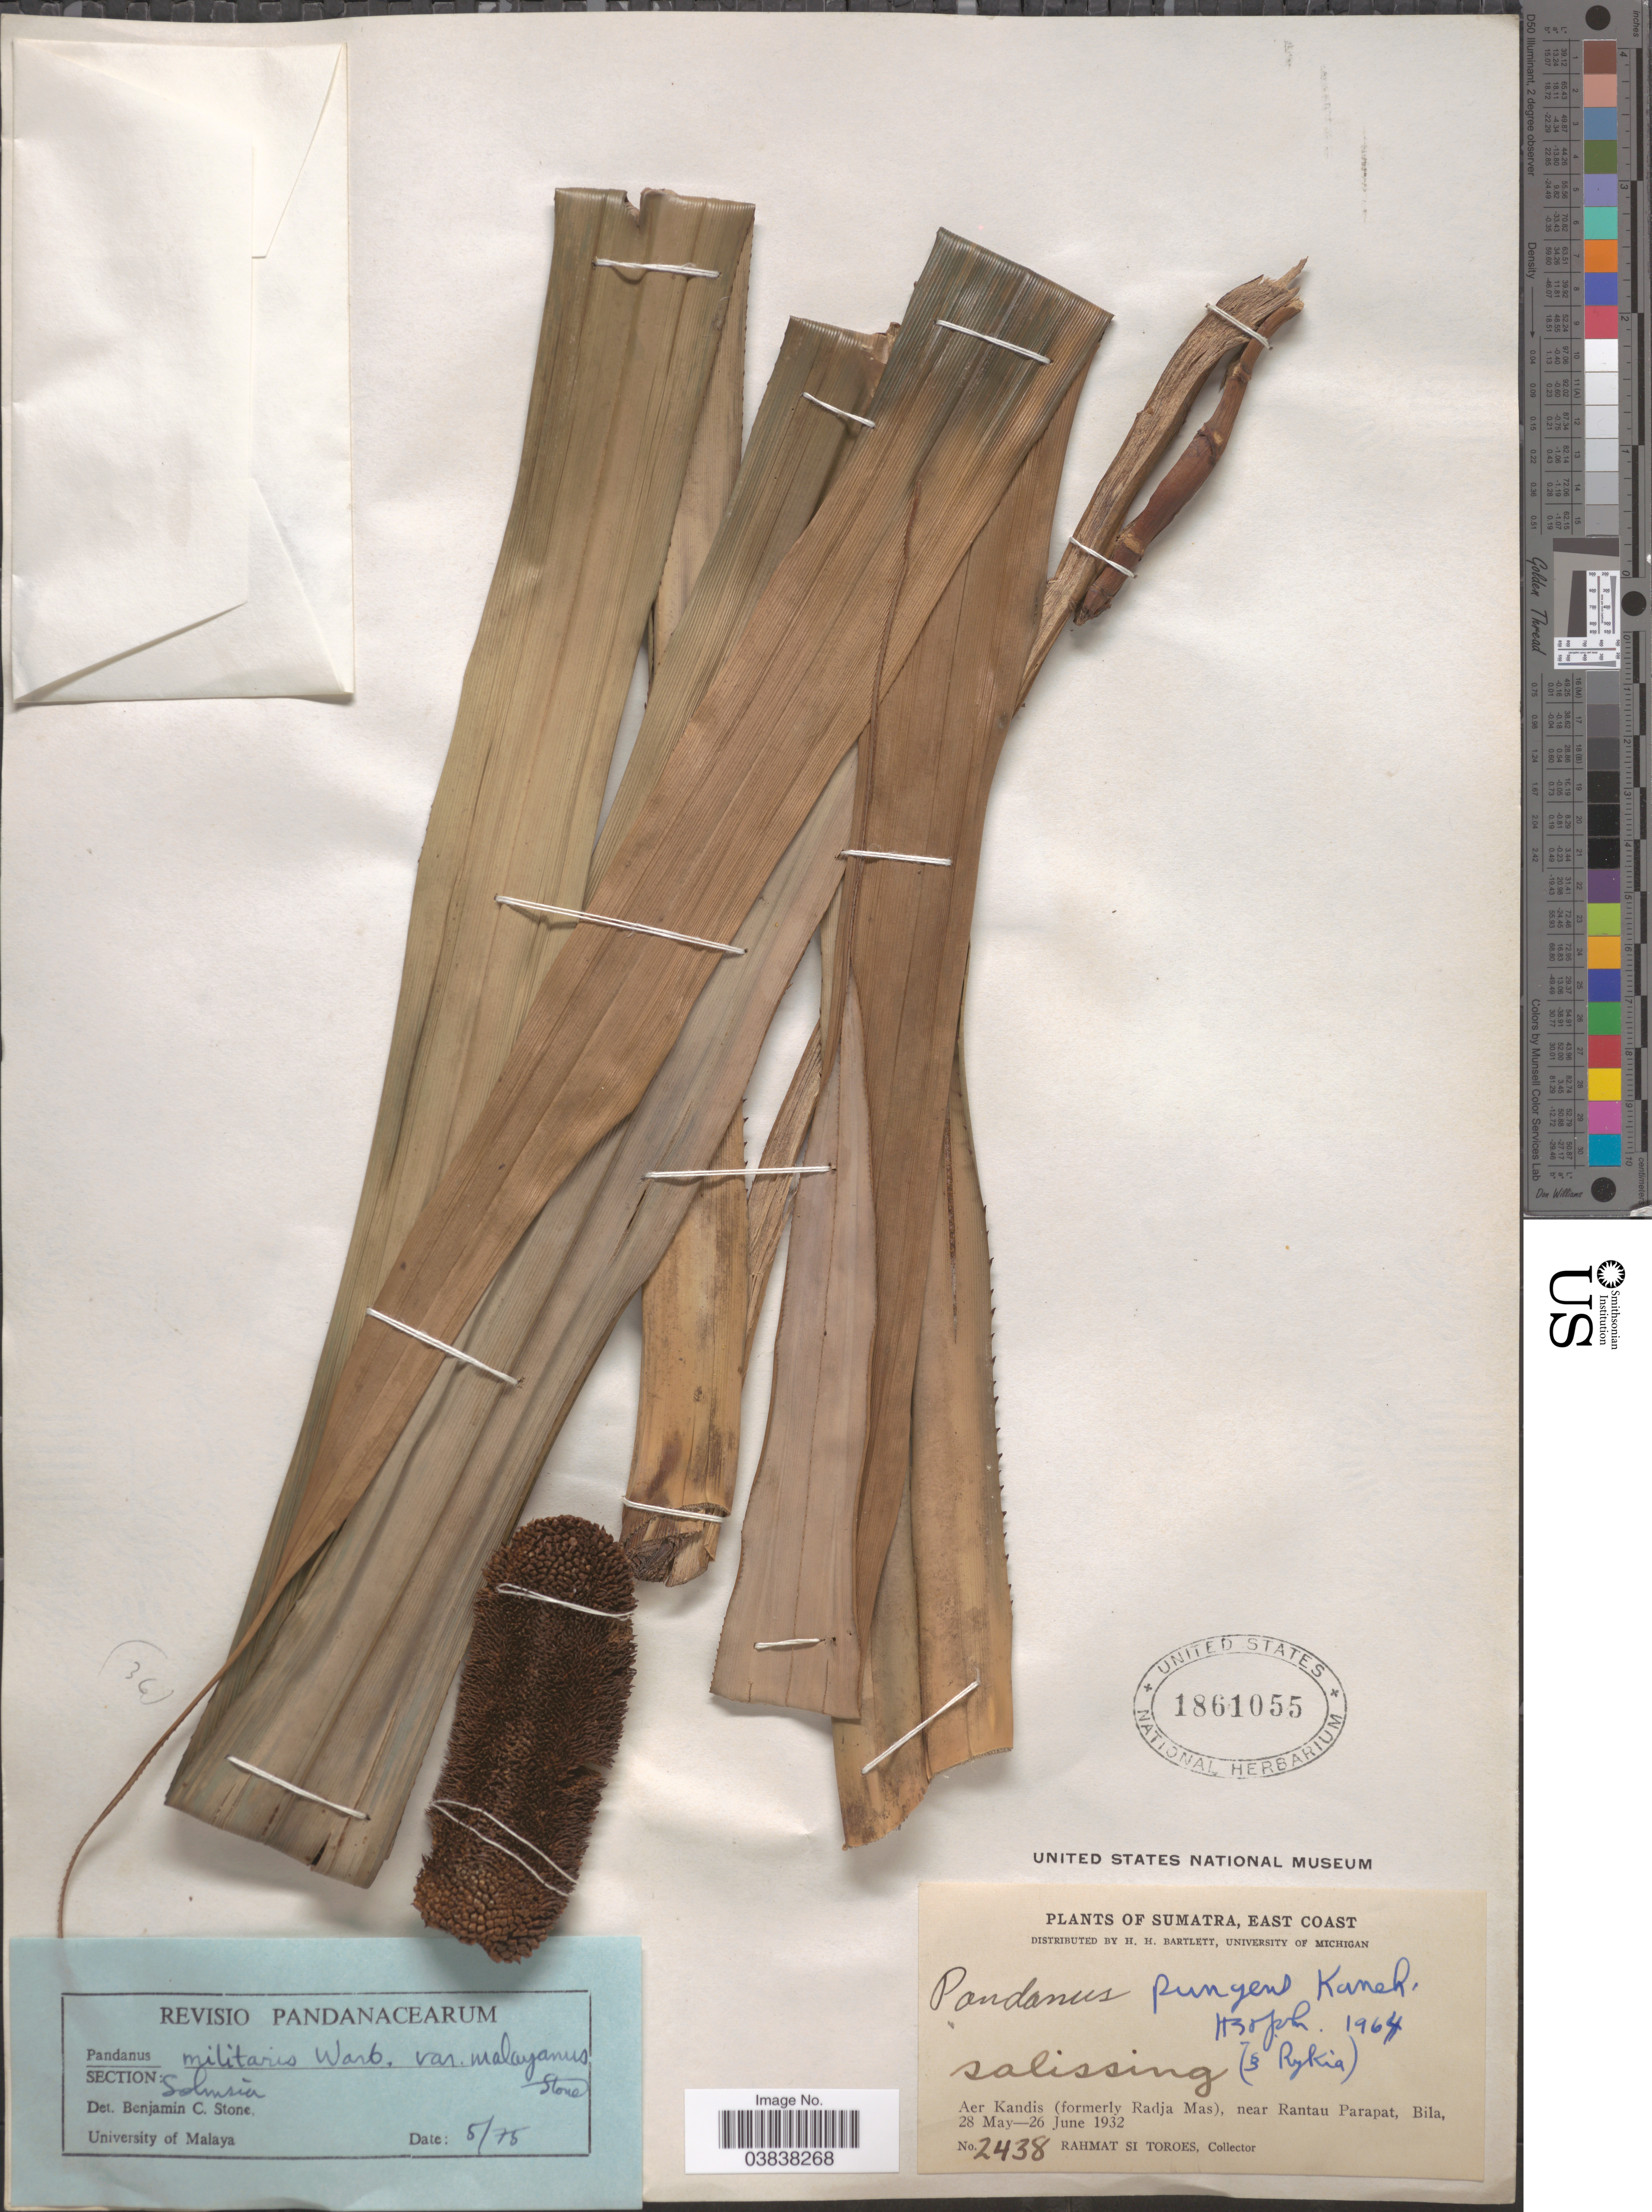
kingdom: Plantae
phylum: Tracheophyta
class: Liliopsida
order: Pandanales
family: Pandanaceae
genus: Pandanus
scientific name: Pandanus militaris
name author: (Gaudich.) Balf. f.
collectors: Rahmat Si Boeea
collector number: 2438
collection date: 1932-05-28/1932-06-26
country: Indonesia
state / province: Sumatra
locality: East Coast. Aer Kandis (fromerly Radja Mar), near Rantau Parapat, Bila.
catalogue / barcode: US 1861055